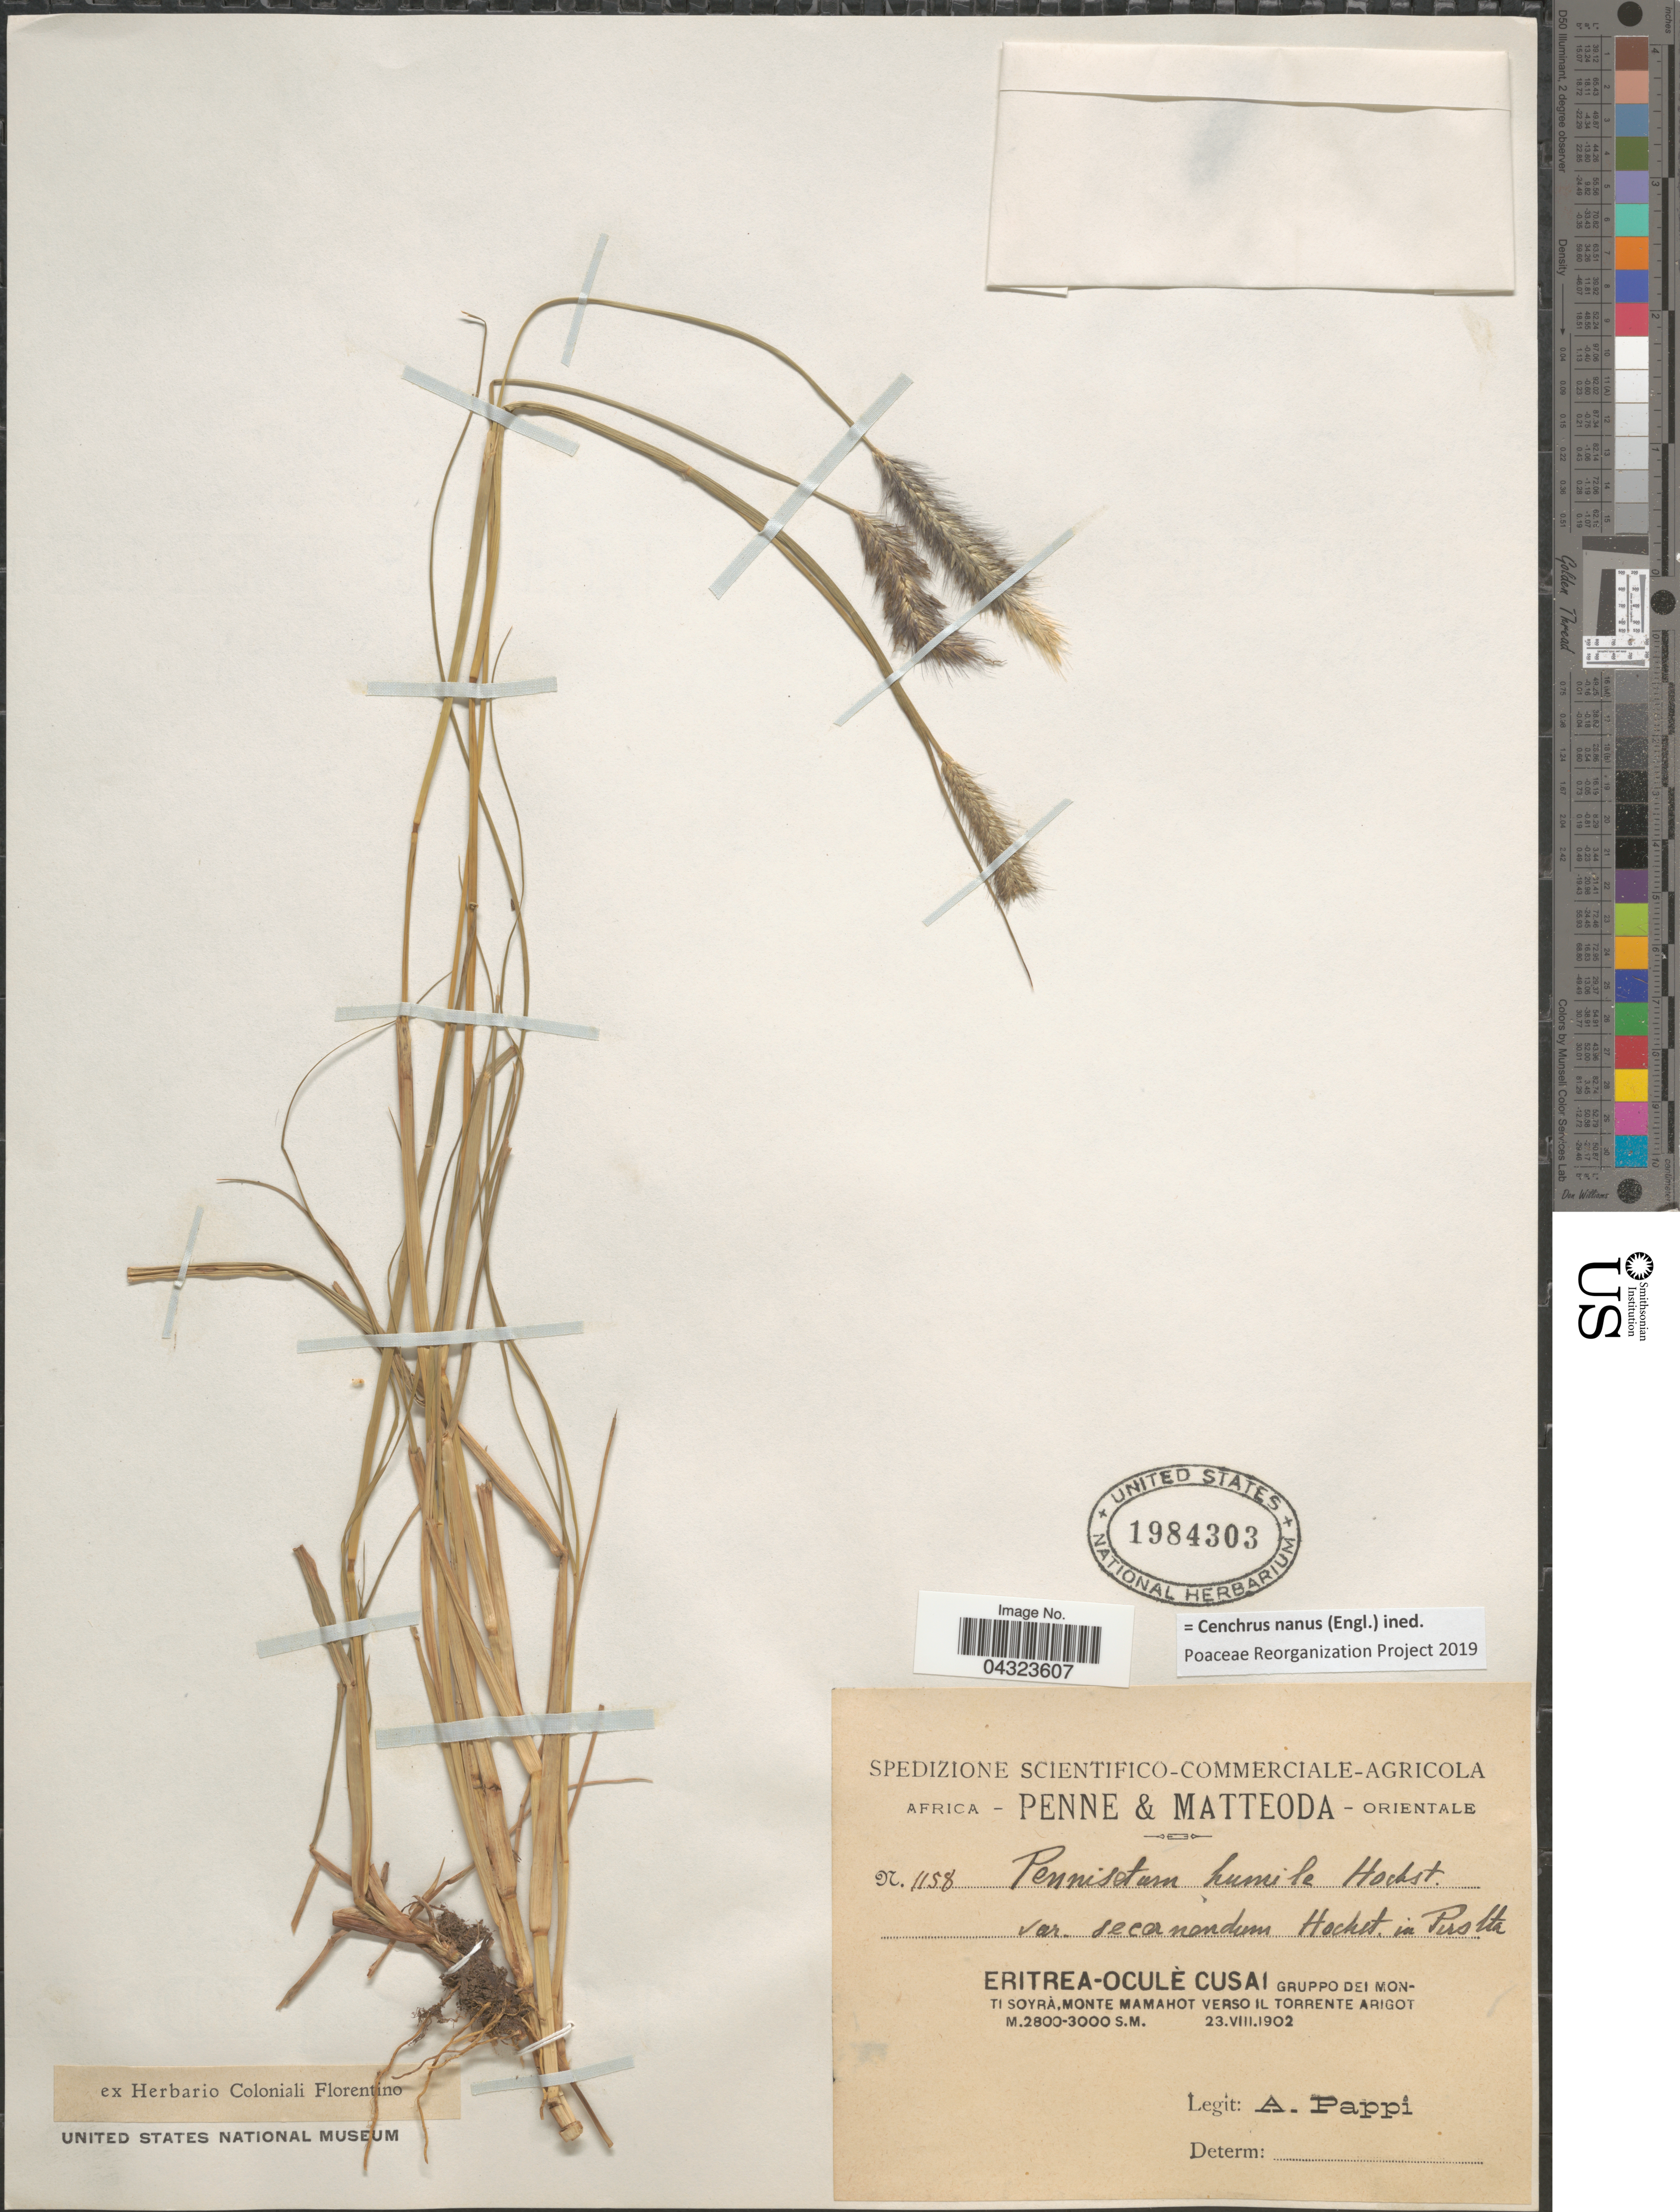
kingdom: Plantae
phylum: Tracheophyta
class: Liliopsida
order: Poales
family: Poaceae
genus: Cenchrus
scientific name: Cenchrus nanus (Engl.) ined. PRP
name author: (Engl.)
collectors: A. Pappi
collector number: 1158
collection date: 1902-08-23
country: Eritrea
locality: Africa Orientale. Oculè Cusai Gruppo dei Monti Soyrà, Monte Mamahot Verso Il Torrente Arigot.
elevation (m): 2800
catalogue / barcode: US 1984303